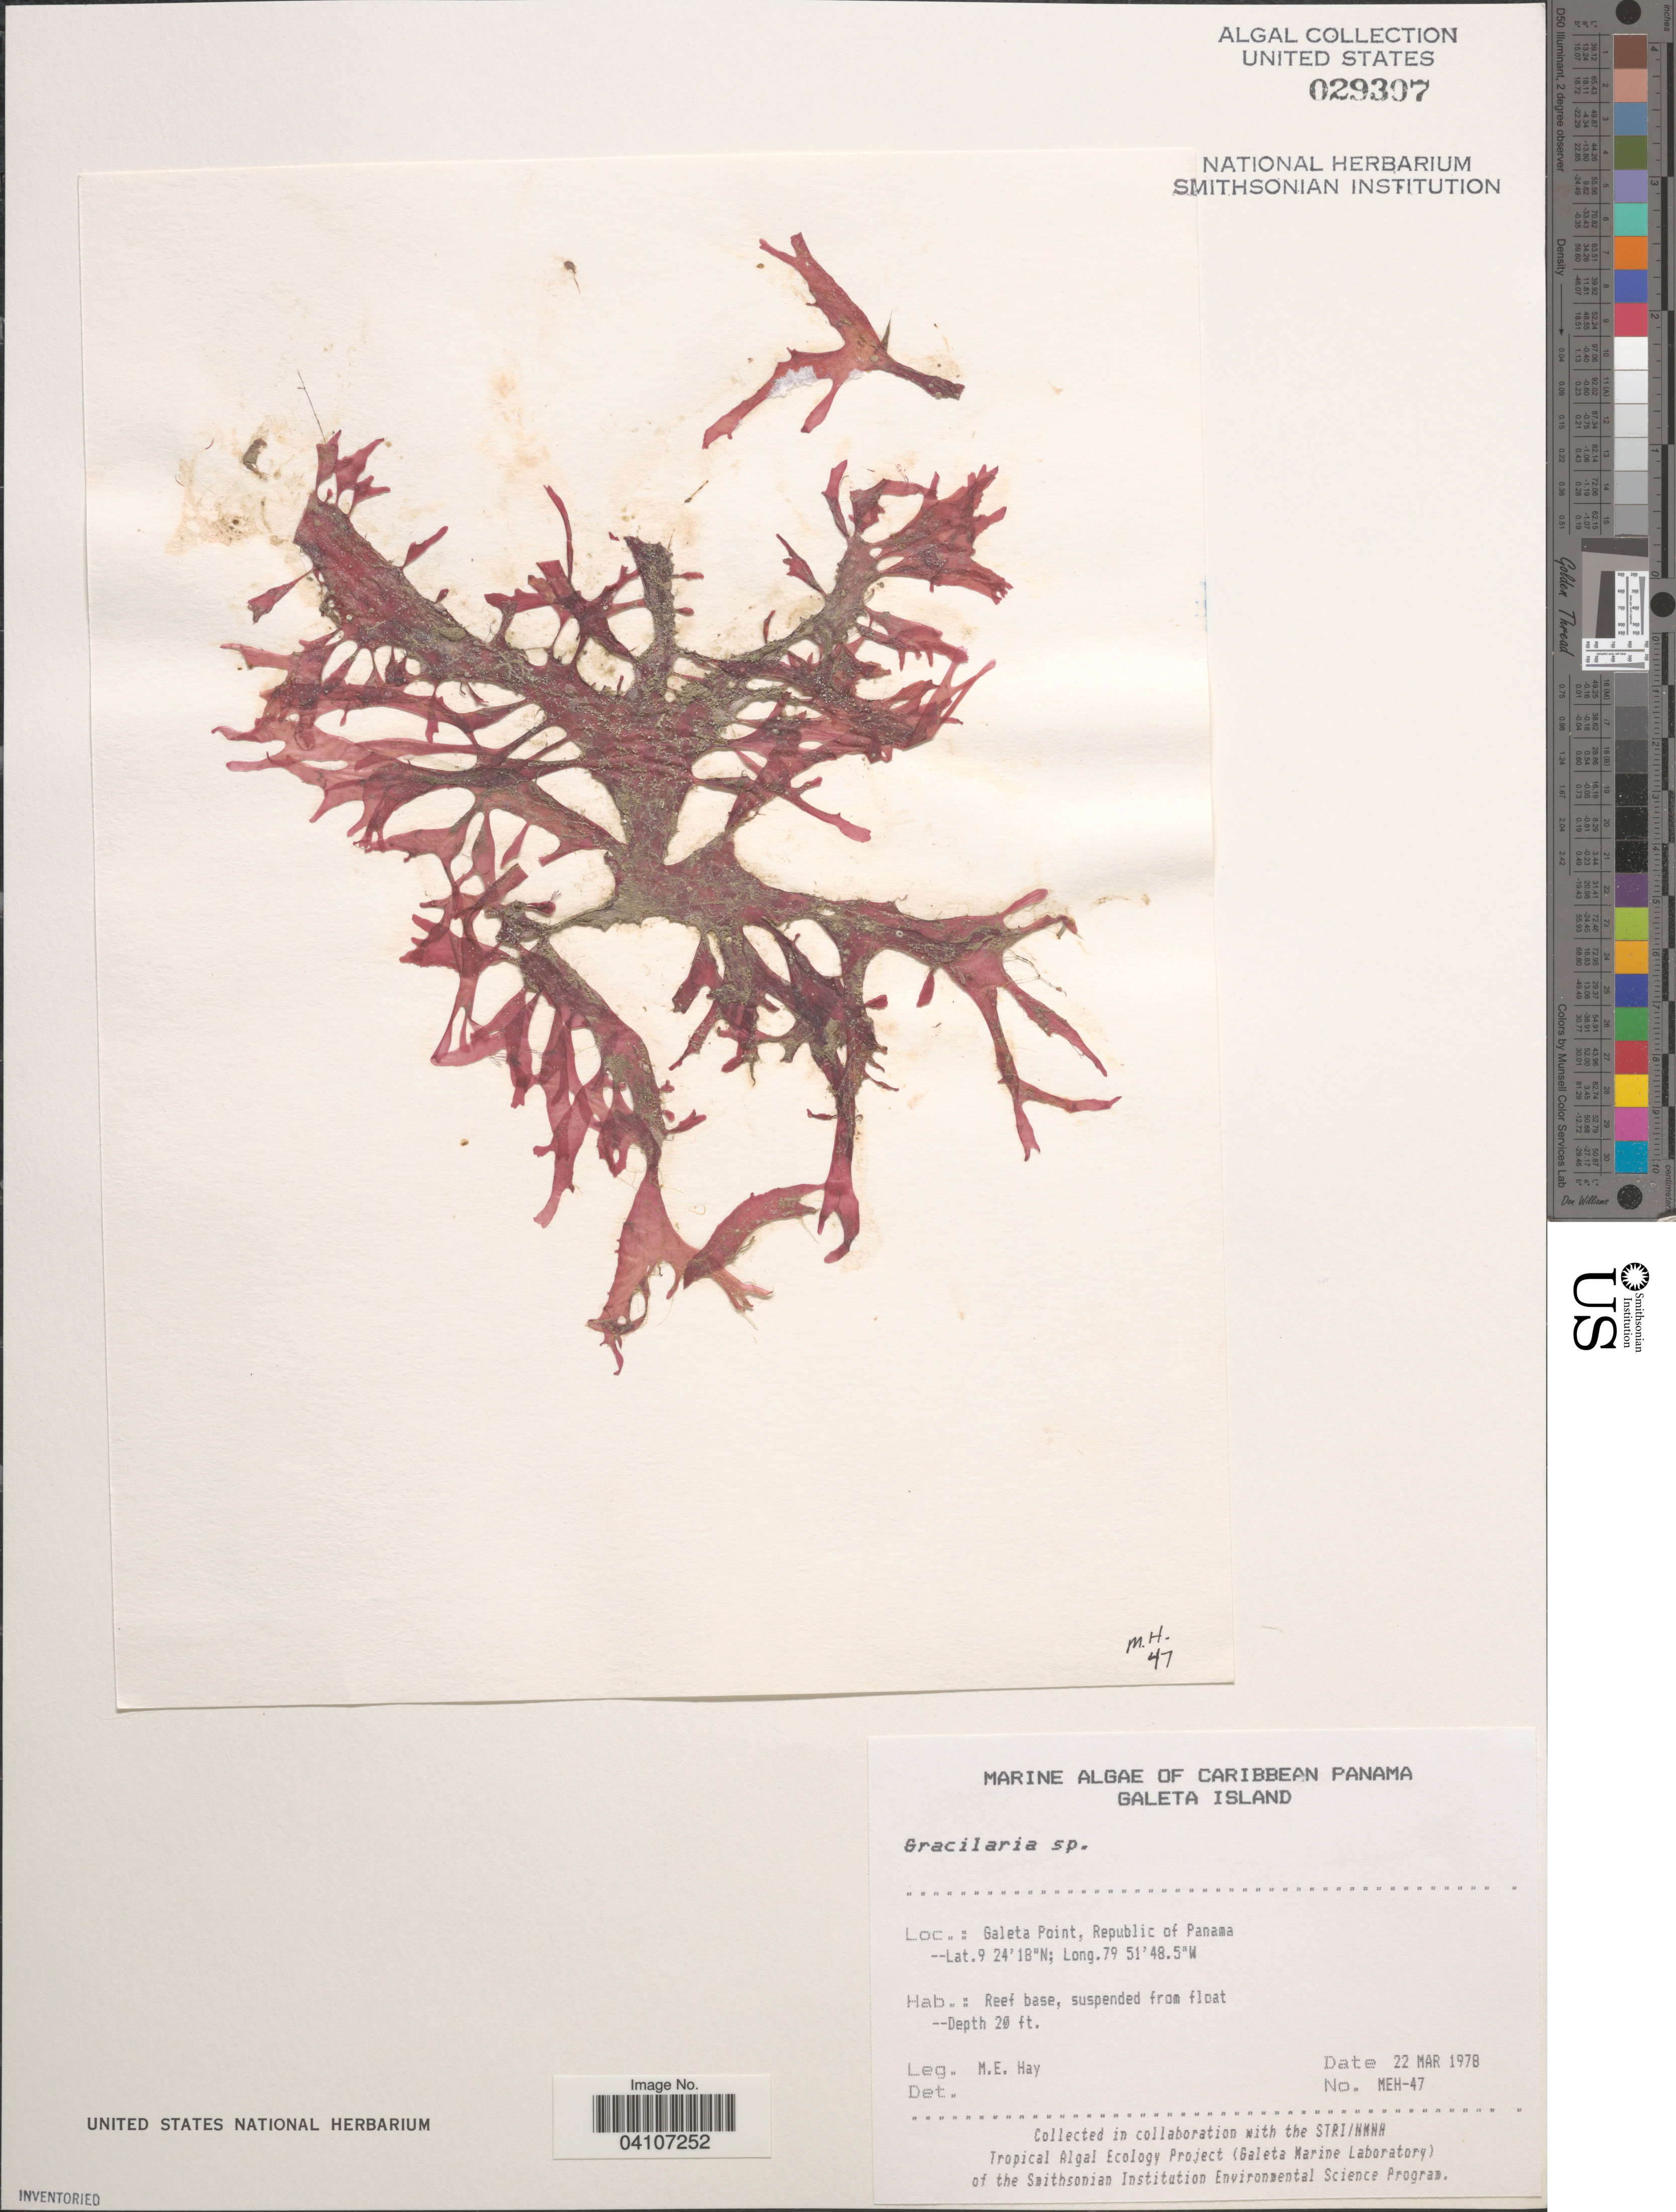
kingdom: Plantae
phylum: Rhodophyta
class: Florideophyceae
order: Gracilariales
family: Gracilariaceae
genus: Gracilaria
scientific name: Gracilaria sp.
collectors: M. E. Hay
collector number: MEH-47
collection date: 1978-03-22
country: Panama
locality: Caribbean Panama. Galeta Island. Galeta Point, Republic of Panama.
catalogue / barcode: US 29307